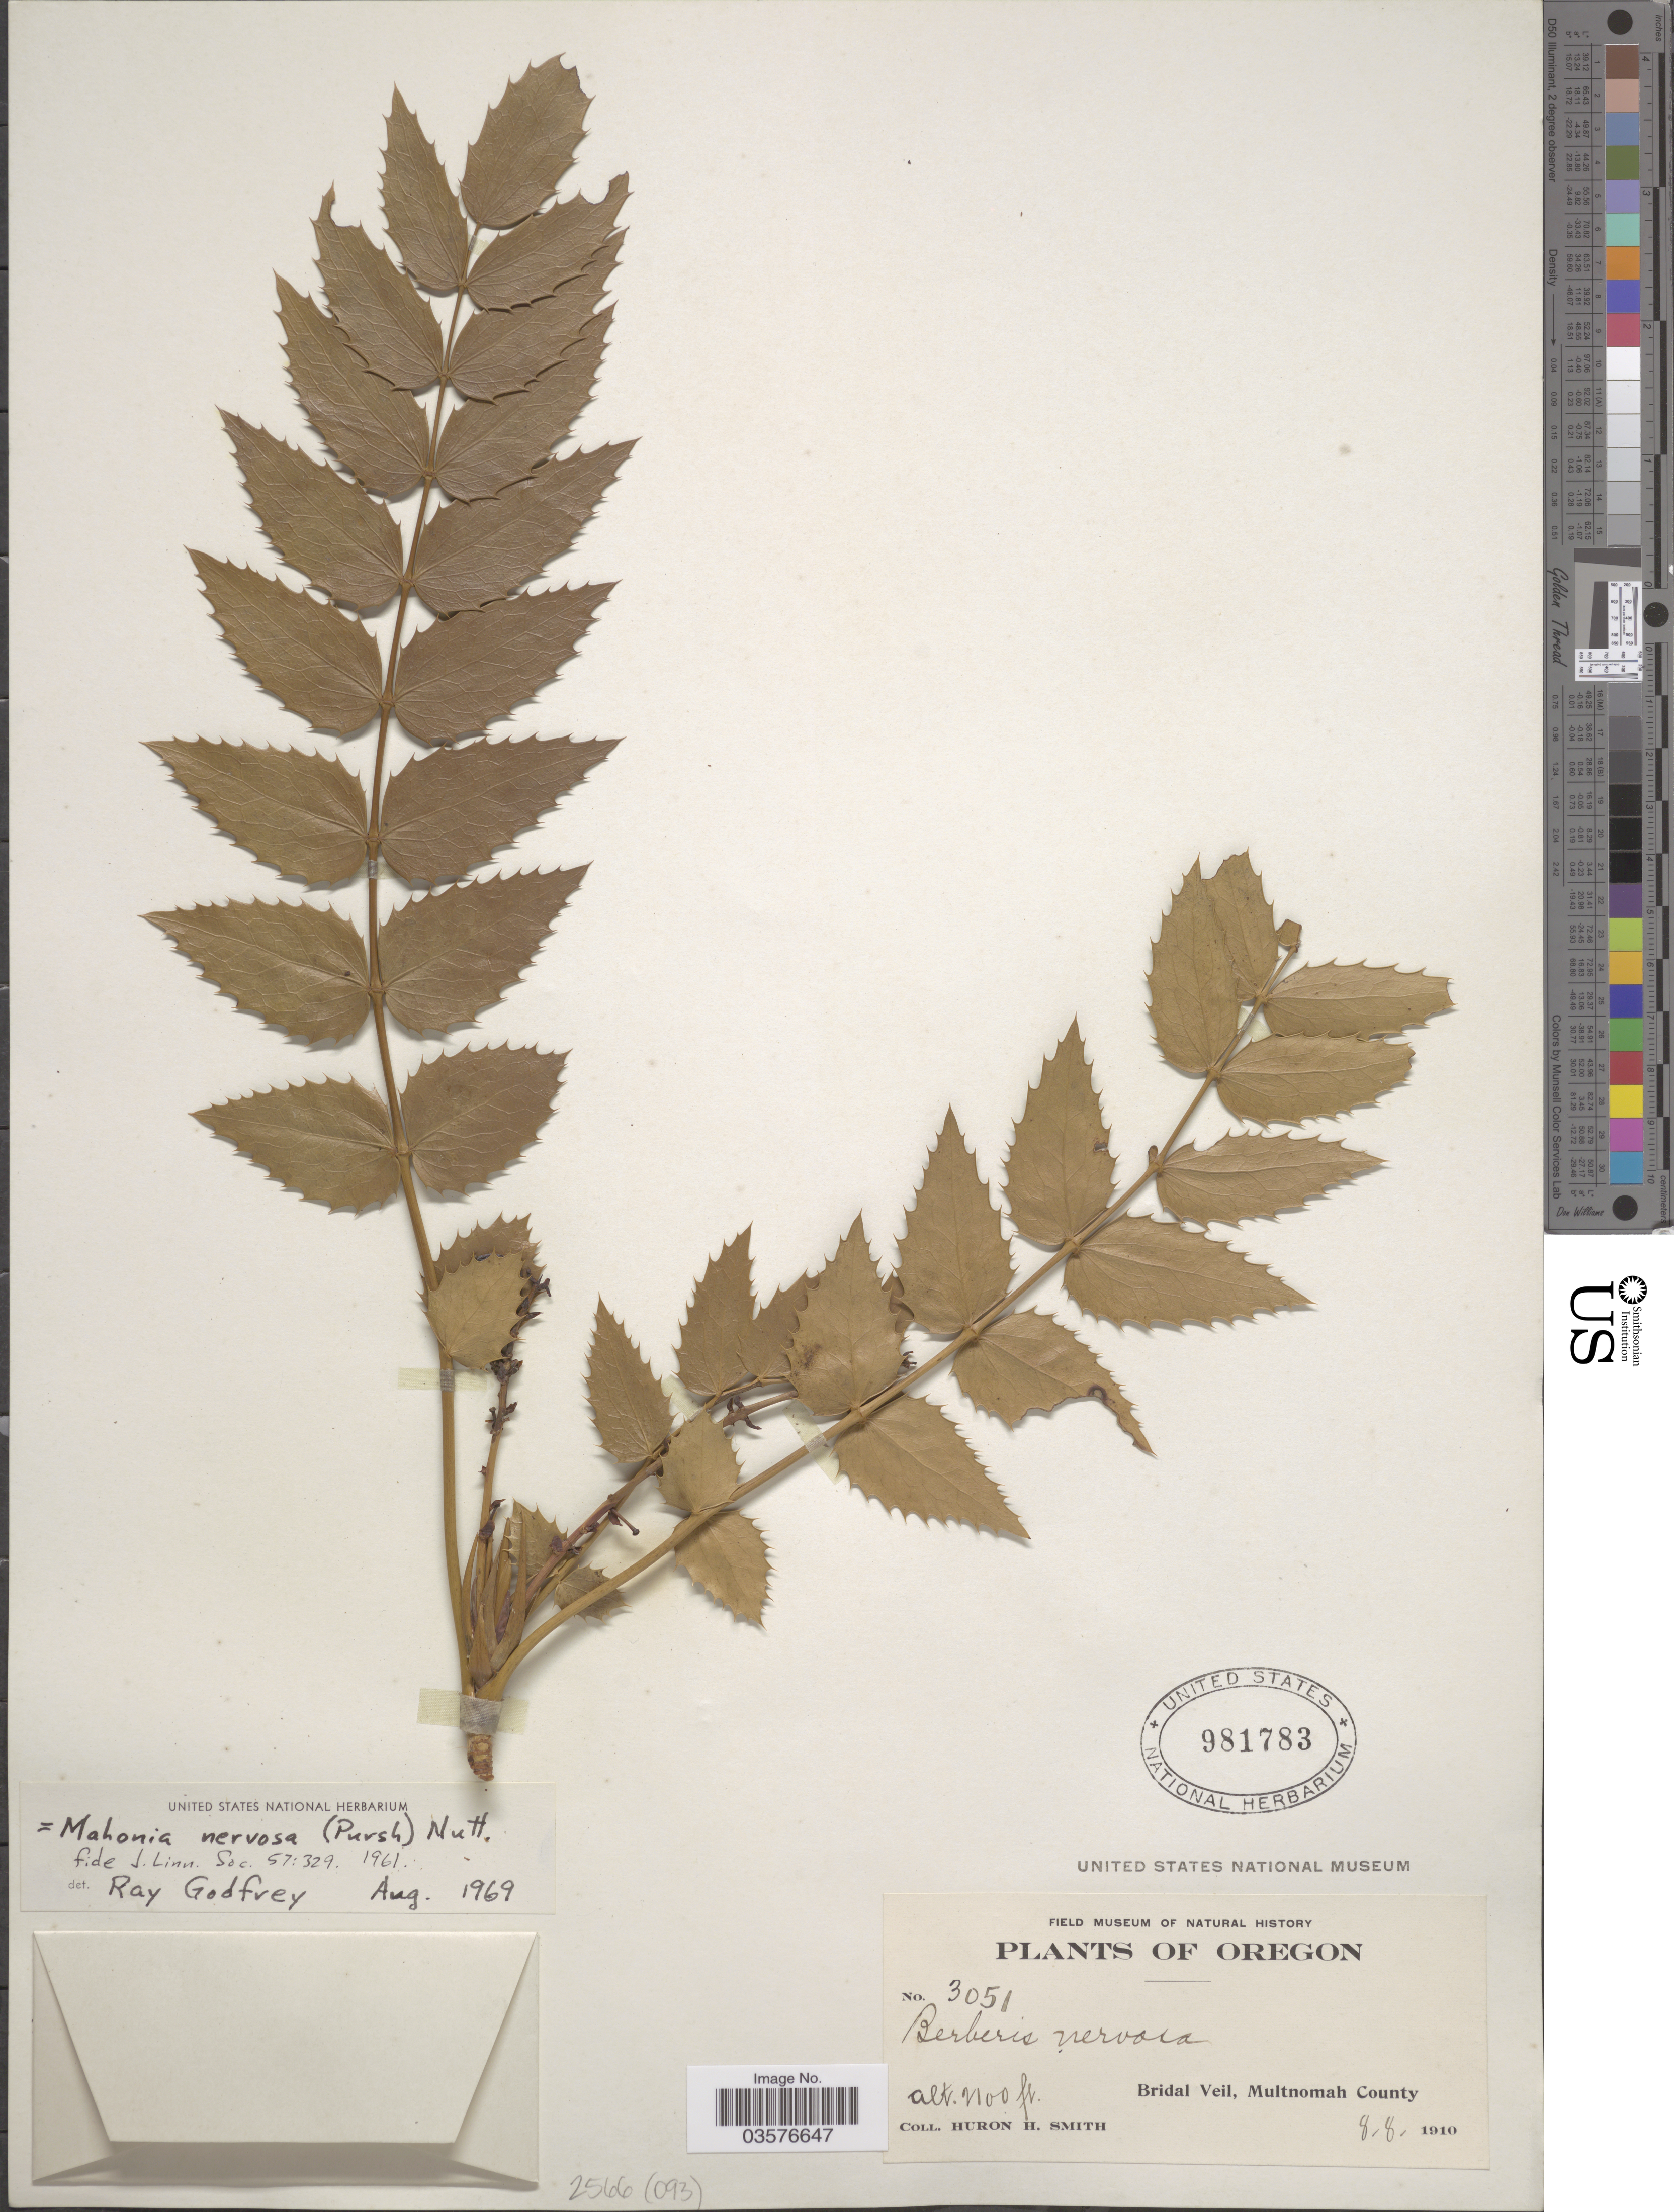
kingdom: Plantae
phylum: Tracheophyta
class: Magnoliopsida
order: Ranunculales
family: Berberidaceae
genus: Mahonia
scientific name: Mahonia nervosa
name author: (Pursh) Nutt.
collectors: Huron H. Smith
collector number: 3051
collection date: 1910-08-08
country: United States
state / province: Oregon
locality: Bridal Veil, Multnomah County.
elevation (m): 640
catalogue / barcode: US 981783